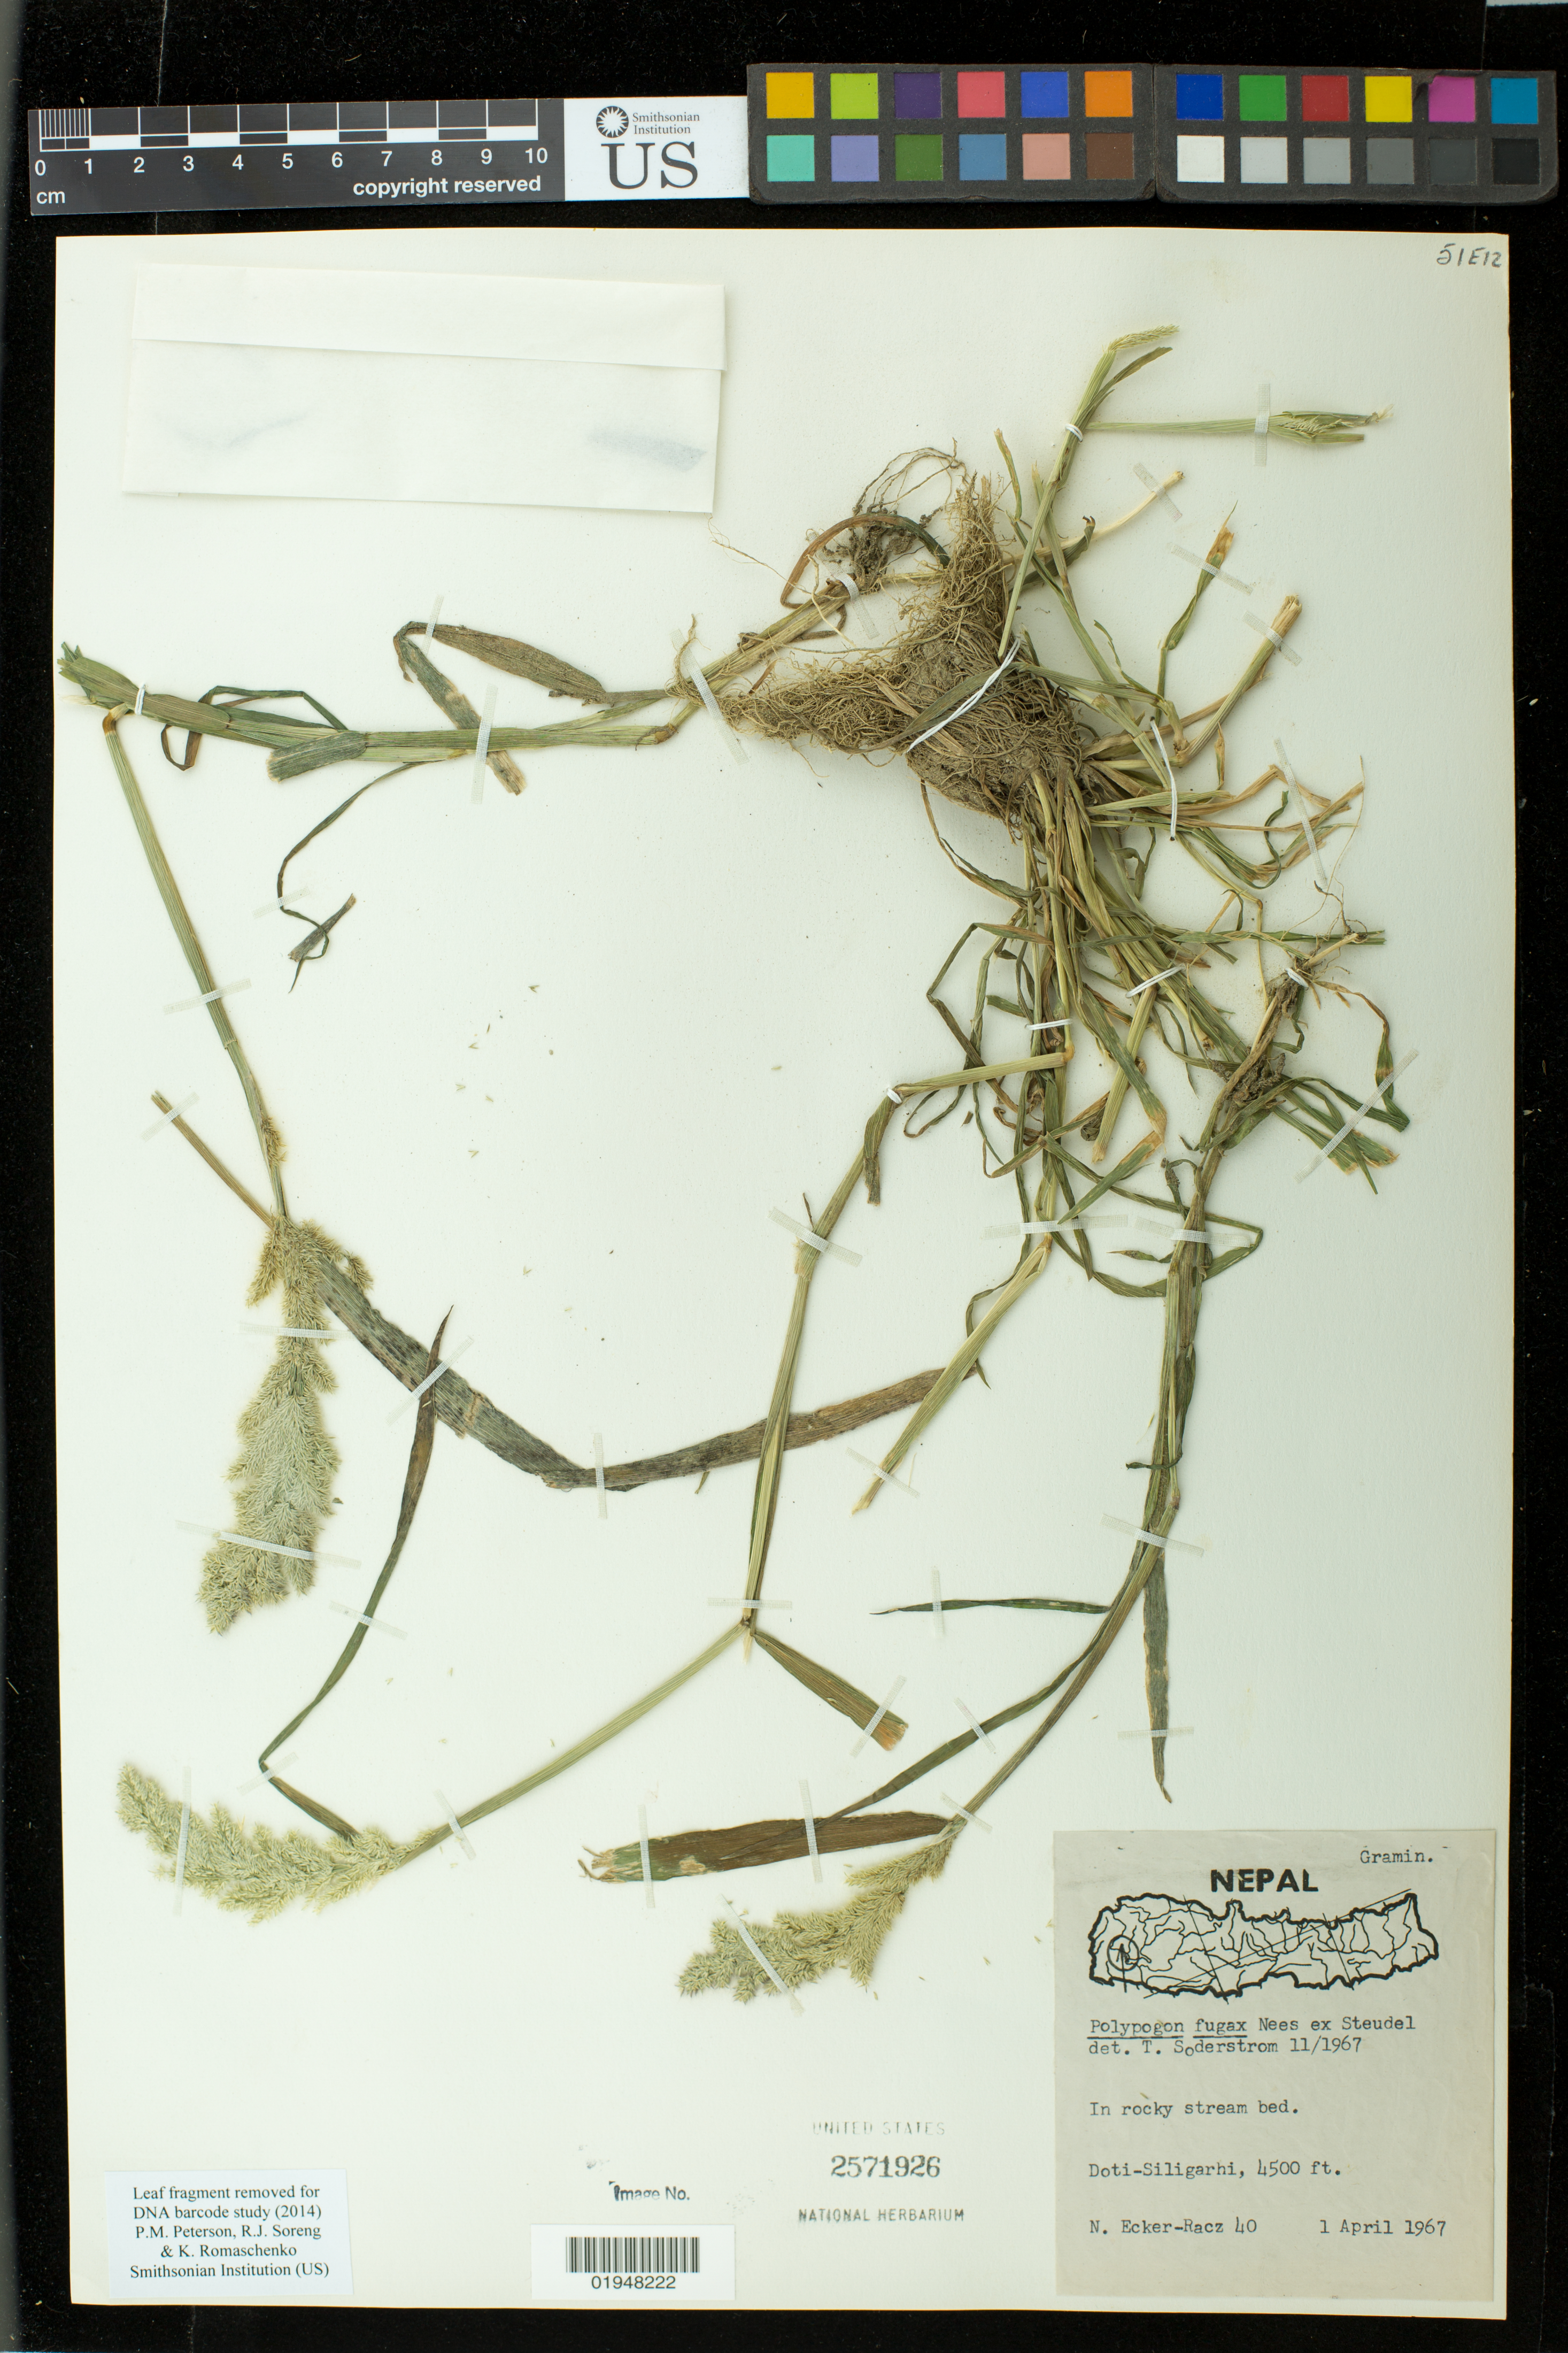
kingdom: Plantae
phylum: Tracheophyta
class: Liliopsida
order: Poales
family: Poaceae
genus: Polypogon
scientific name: Polypogon fugax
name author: Nees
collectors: N. Ecker-Racz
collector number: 40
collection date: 1967-04-01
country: Nepal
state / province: Province No. 7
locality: Dipayal Silgadhi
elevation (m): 1372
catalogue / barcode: US 2571926